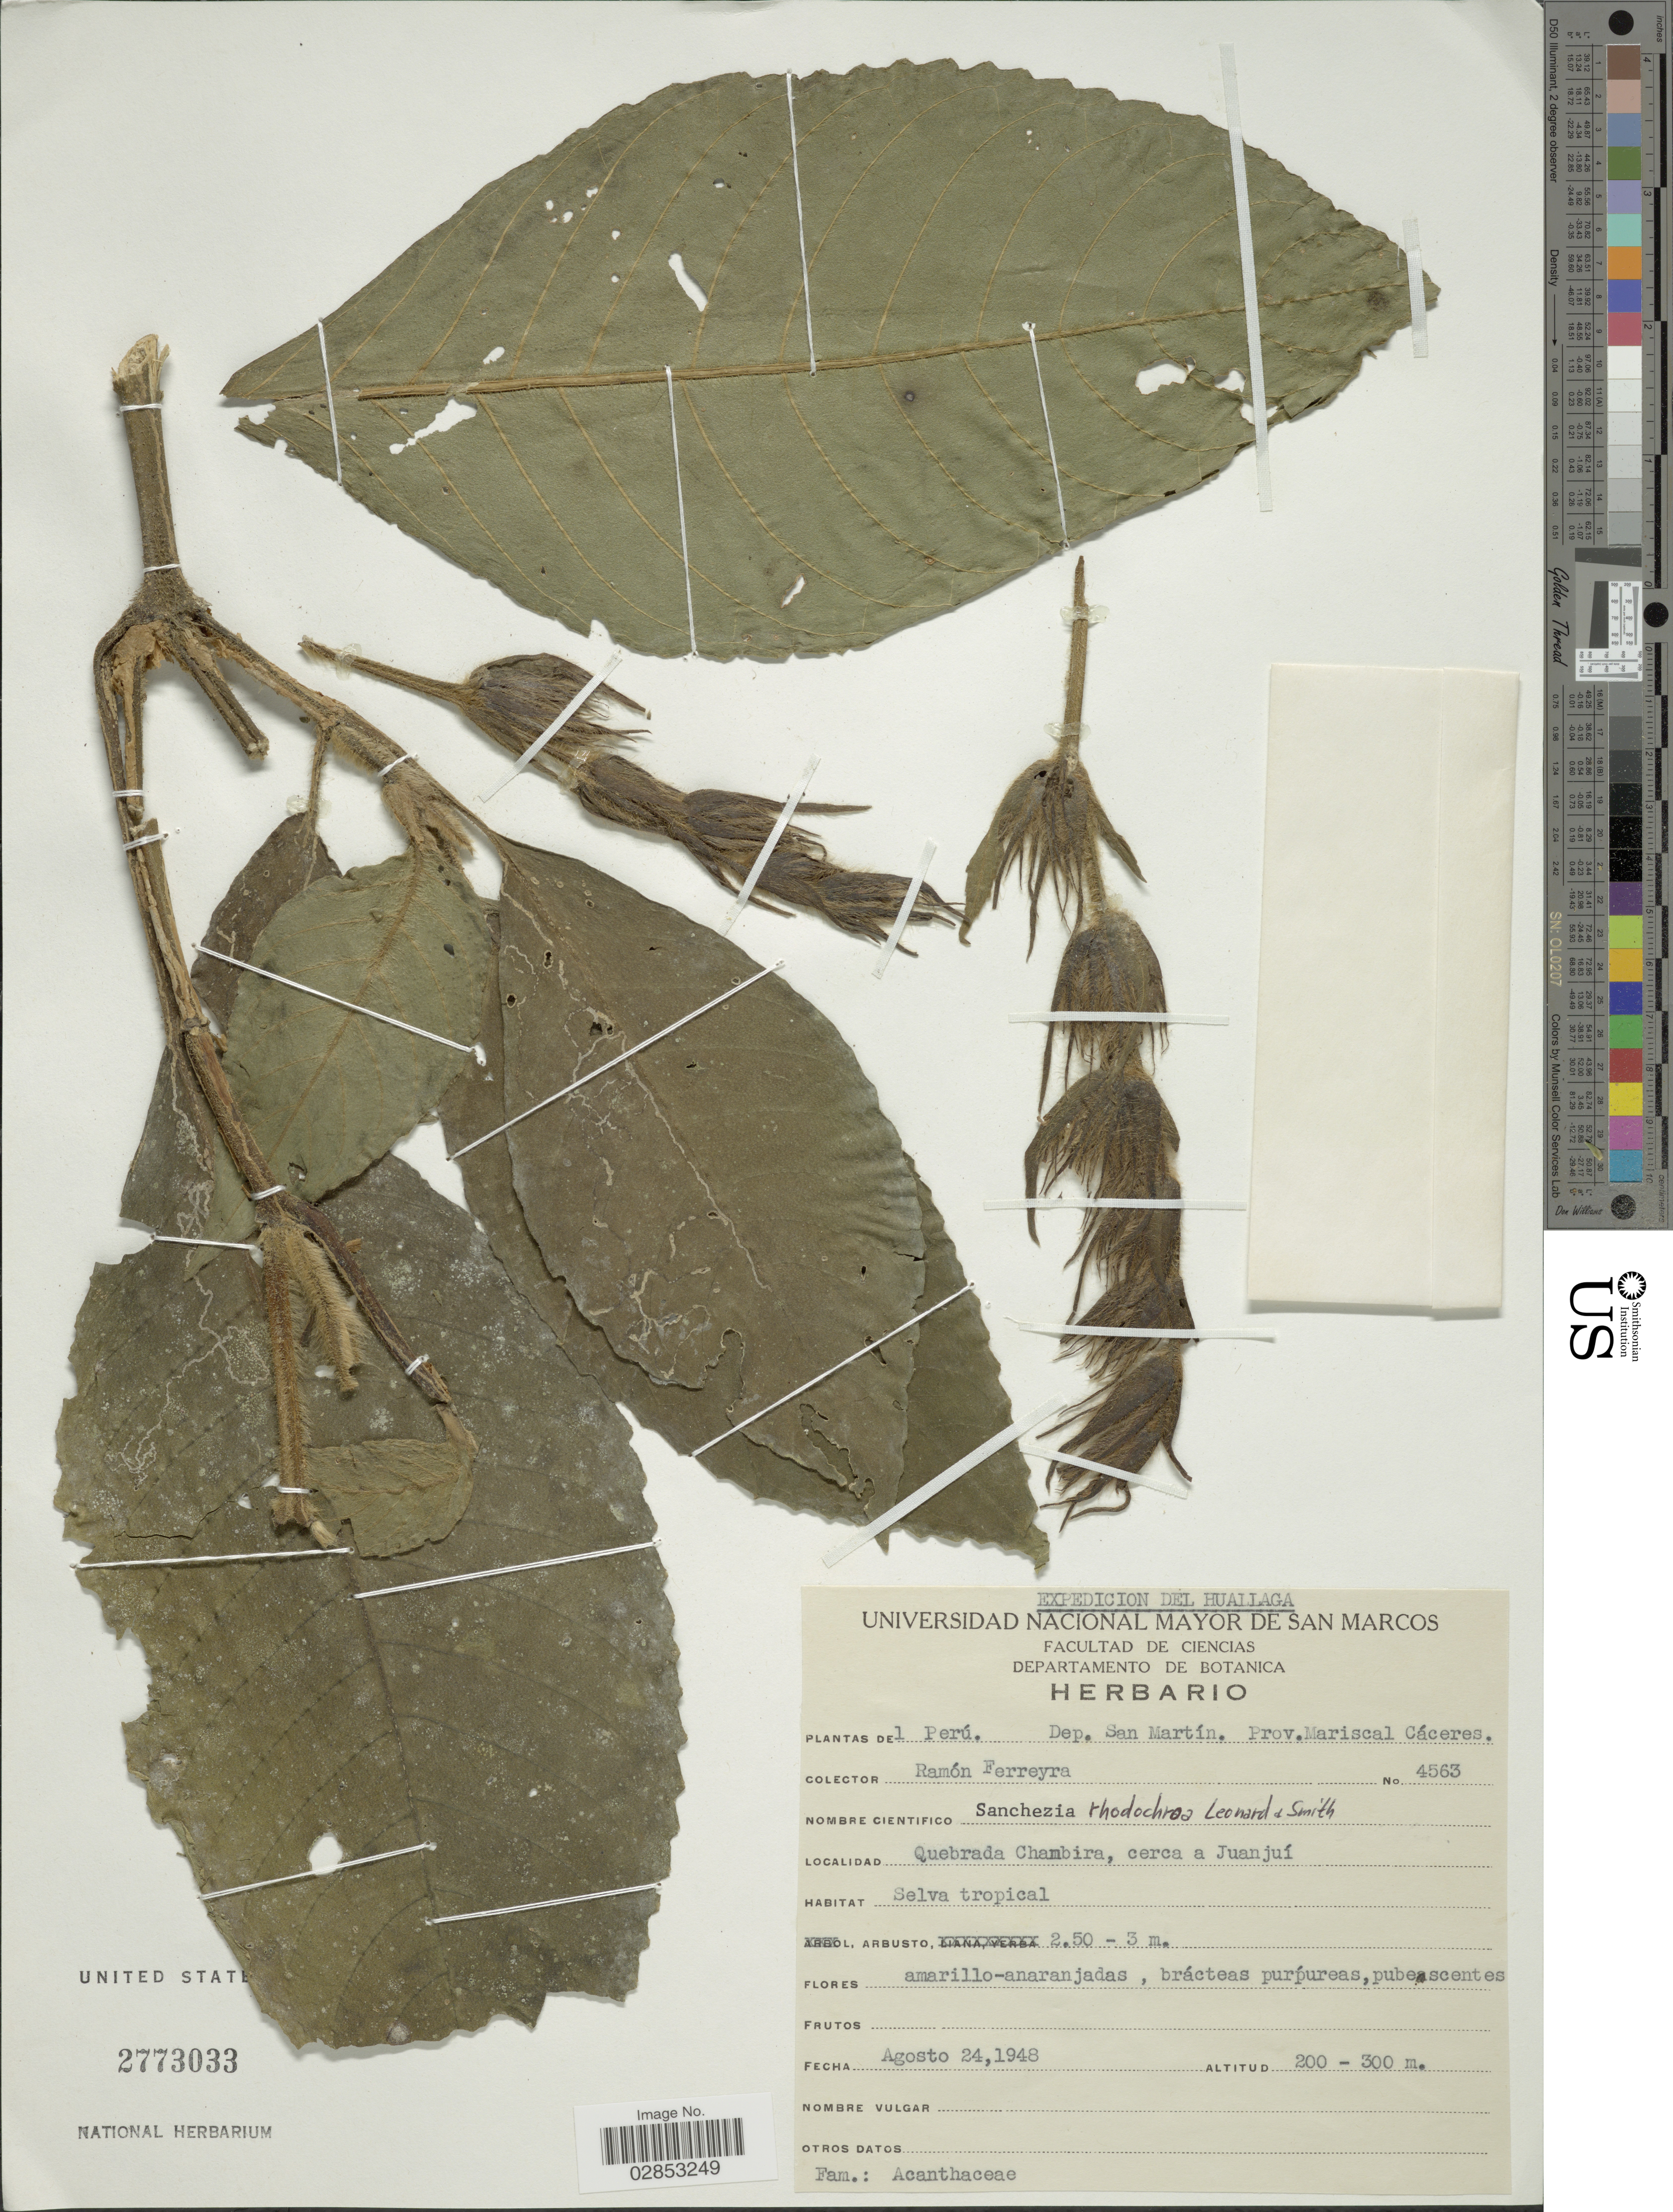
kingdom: Plantae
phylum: Tracheophyta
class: Magnoliopsida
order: Lamiales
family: Acanthaceae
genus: Sanchezia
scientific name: Sanchezia villosa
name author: Leonard & L.B. Sm.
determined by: Azevedo, Igor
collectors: R. A. Ferreyra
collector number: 4563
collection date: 1948-08-24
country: Peru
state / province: San Martín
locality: Dep. San Martín, Prov. Mariscal Cáceres, Quebrada Chambira, cerca a Juanjuí.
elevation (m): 200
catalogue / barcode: US 2773033